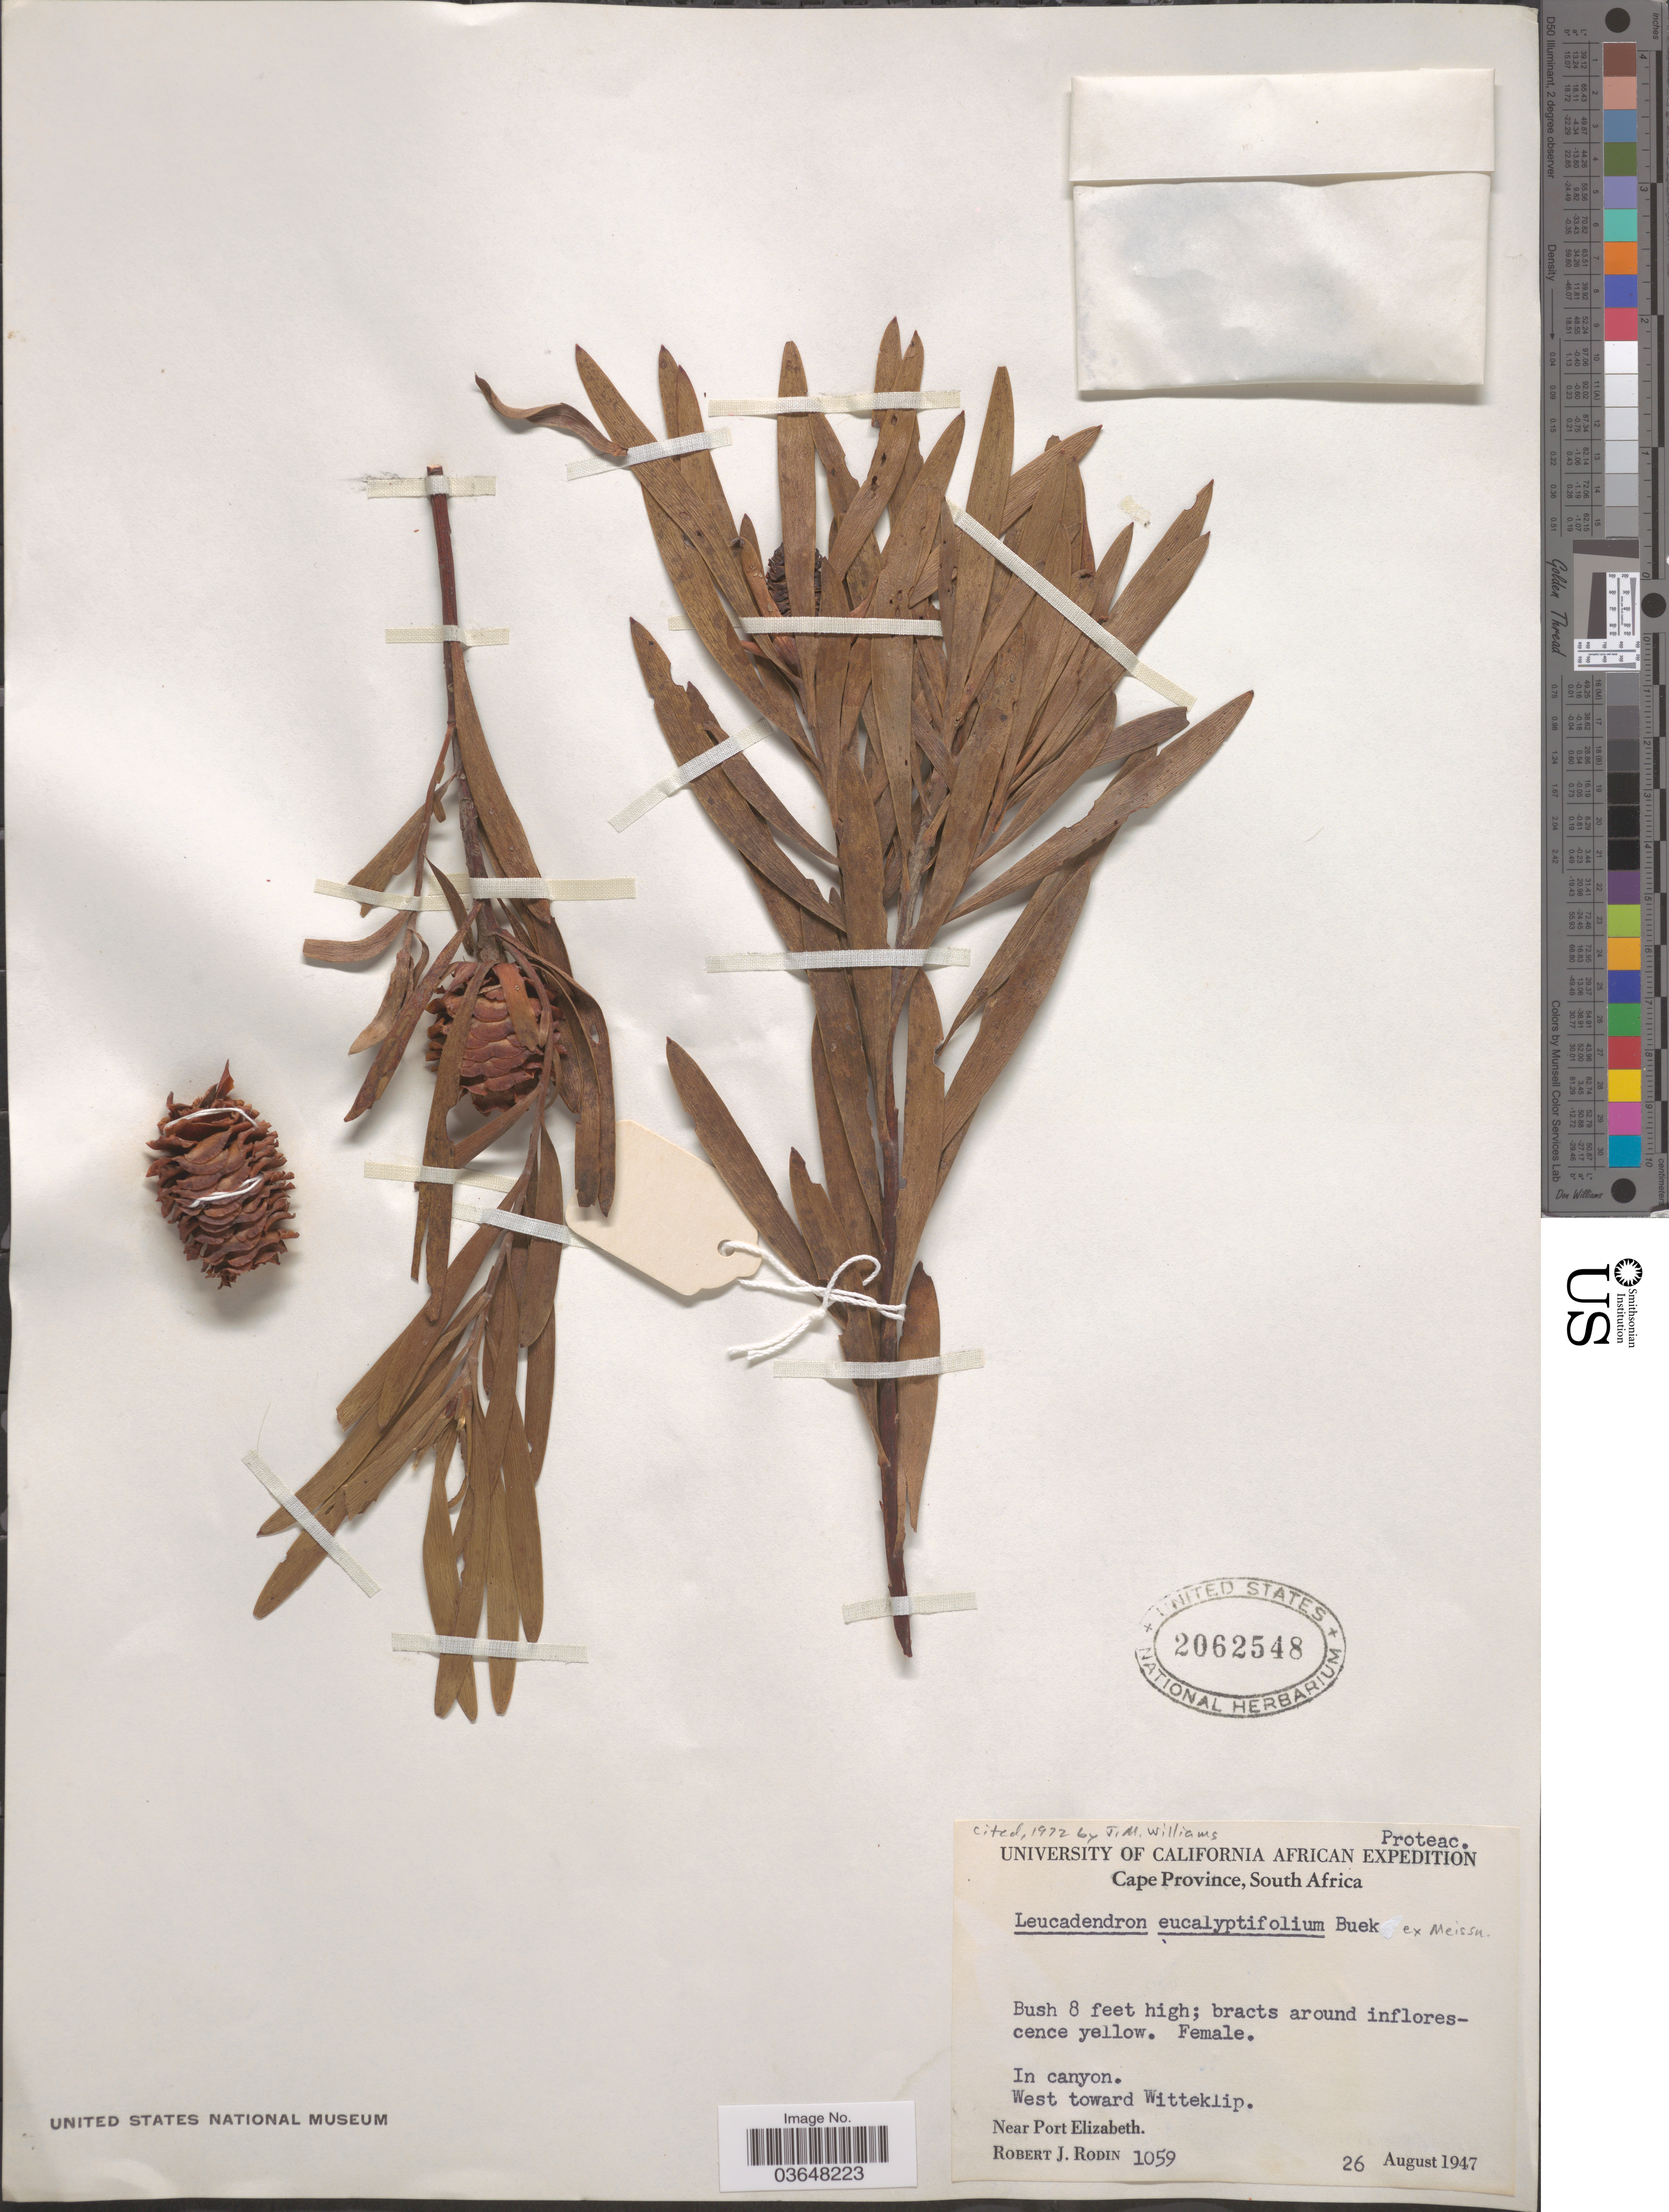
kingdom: Plantae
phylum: Tracheophyta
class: Magnoliopsida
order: Proteales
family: Proteaceae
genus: Leucadendron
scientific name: Leucadendron eucalyptifolium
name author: H. Buek ex Meisn.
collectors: R. J. Rodin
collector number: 1059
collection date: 1947-08-26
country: South Africa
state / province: Eastern Cape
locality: In canyon. West toward Witteklip. Near Port Elizabeth.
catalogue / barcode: US 2062548